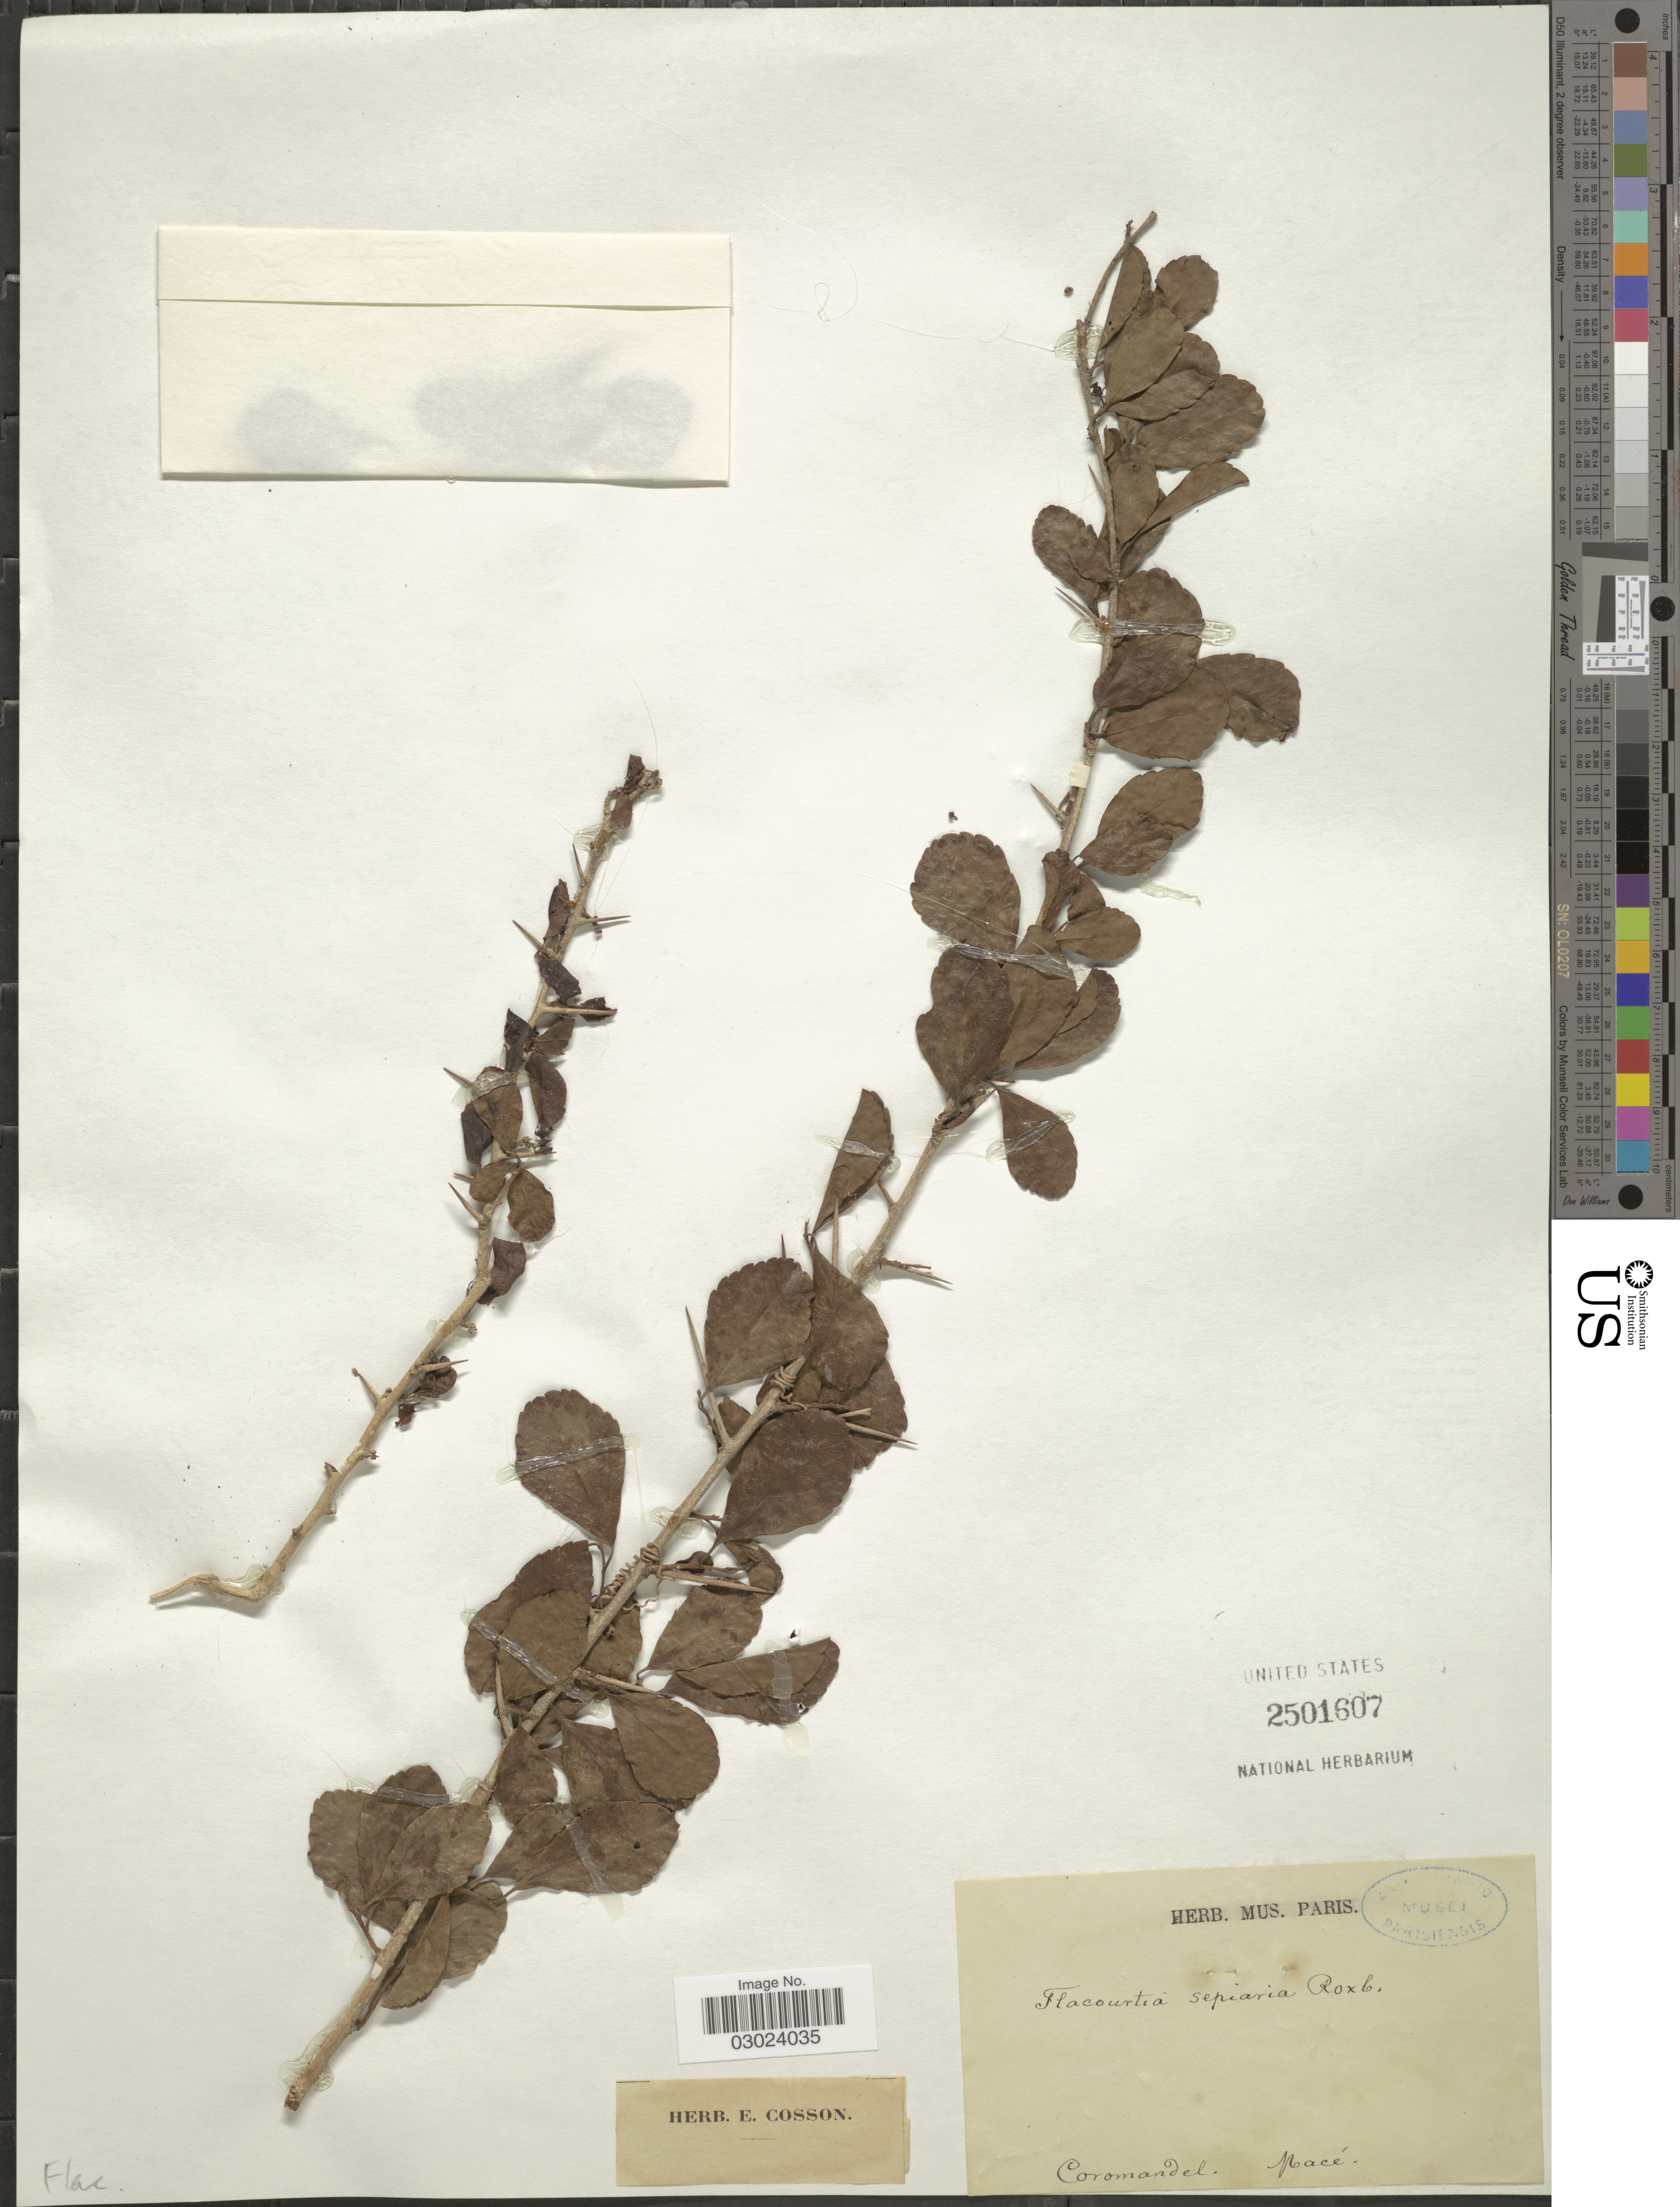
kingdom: Plantae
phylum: Tracheophyta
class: Magnoliopsida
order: Malpighiales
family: Salicaceae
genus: Flacourtia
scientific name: Flacourtia sepiaria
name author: Roxb.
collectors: Mace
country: India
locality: Coromandel.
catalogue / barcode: US 2501607